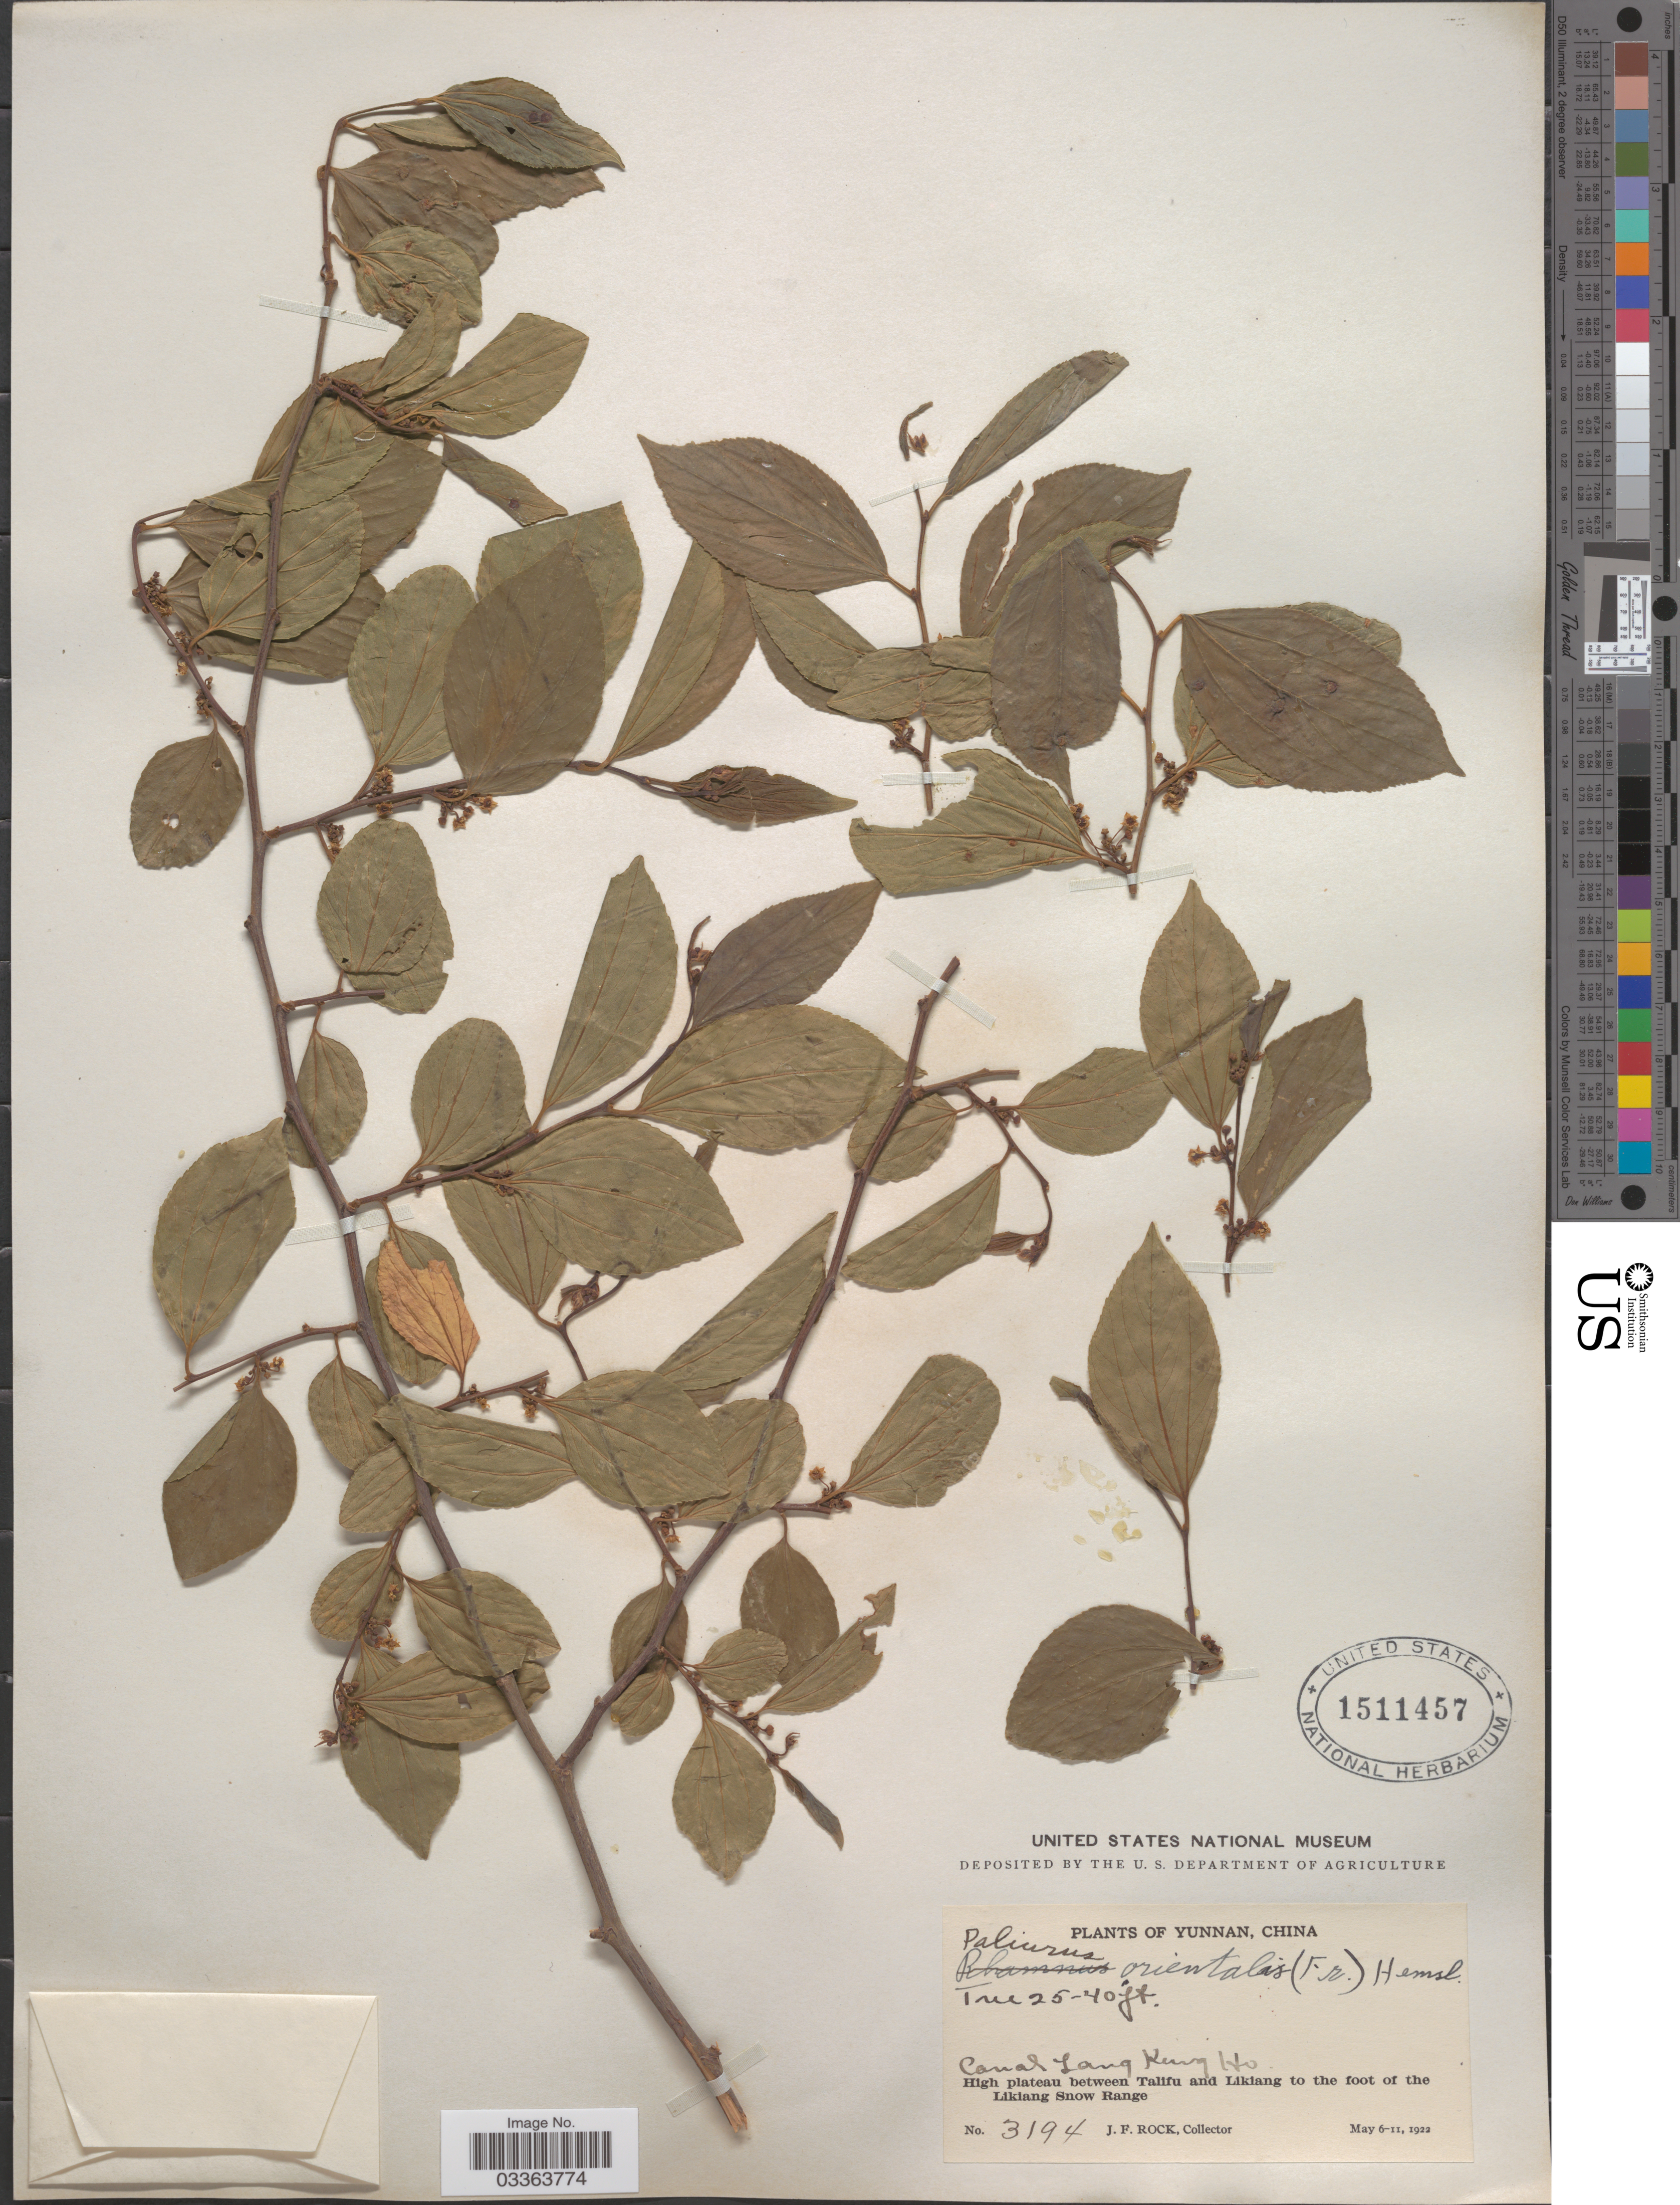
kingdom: Plantae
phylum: Tracheophyta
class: Magnoliopsida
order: Rosales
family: Rhamnaceae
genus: Paliurus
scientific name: Paliurus orientalis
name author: Hemsl.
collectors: J. Rock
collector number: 3194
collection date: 1922-05-06/1922-05-11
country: China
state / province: Yunnan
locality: Canal. Lang Kung Ho. High plateau between Talifu and Likiang to the foot of the Likiang Snow Range.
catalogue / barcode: US 1511457